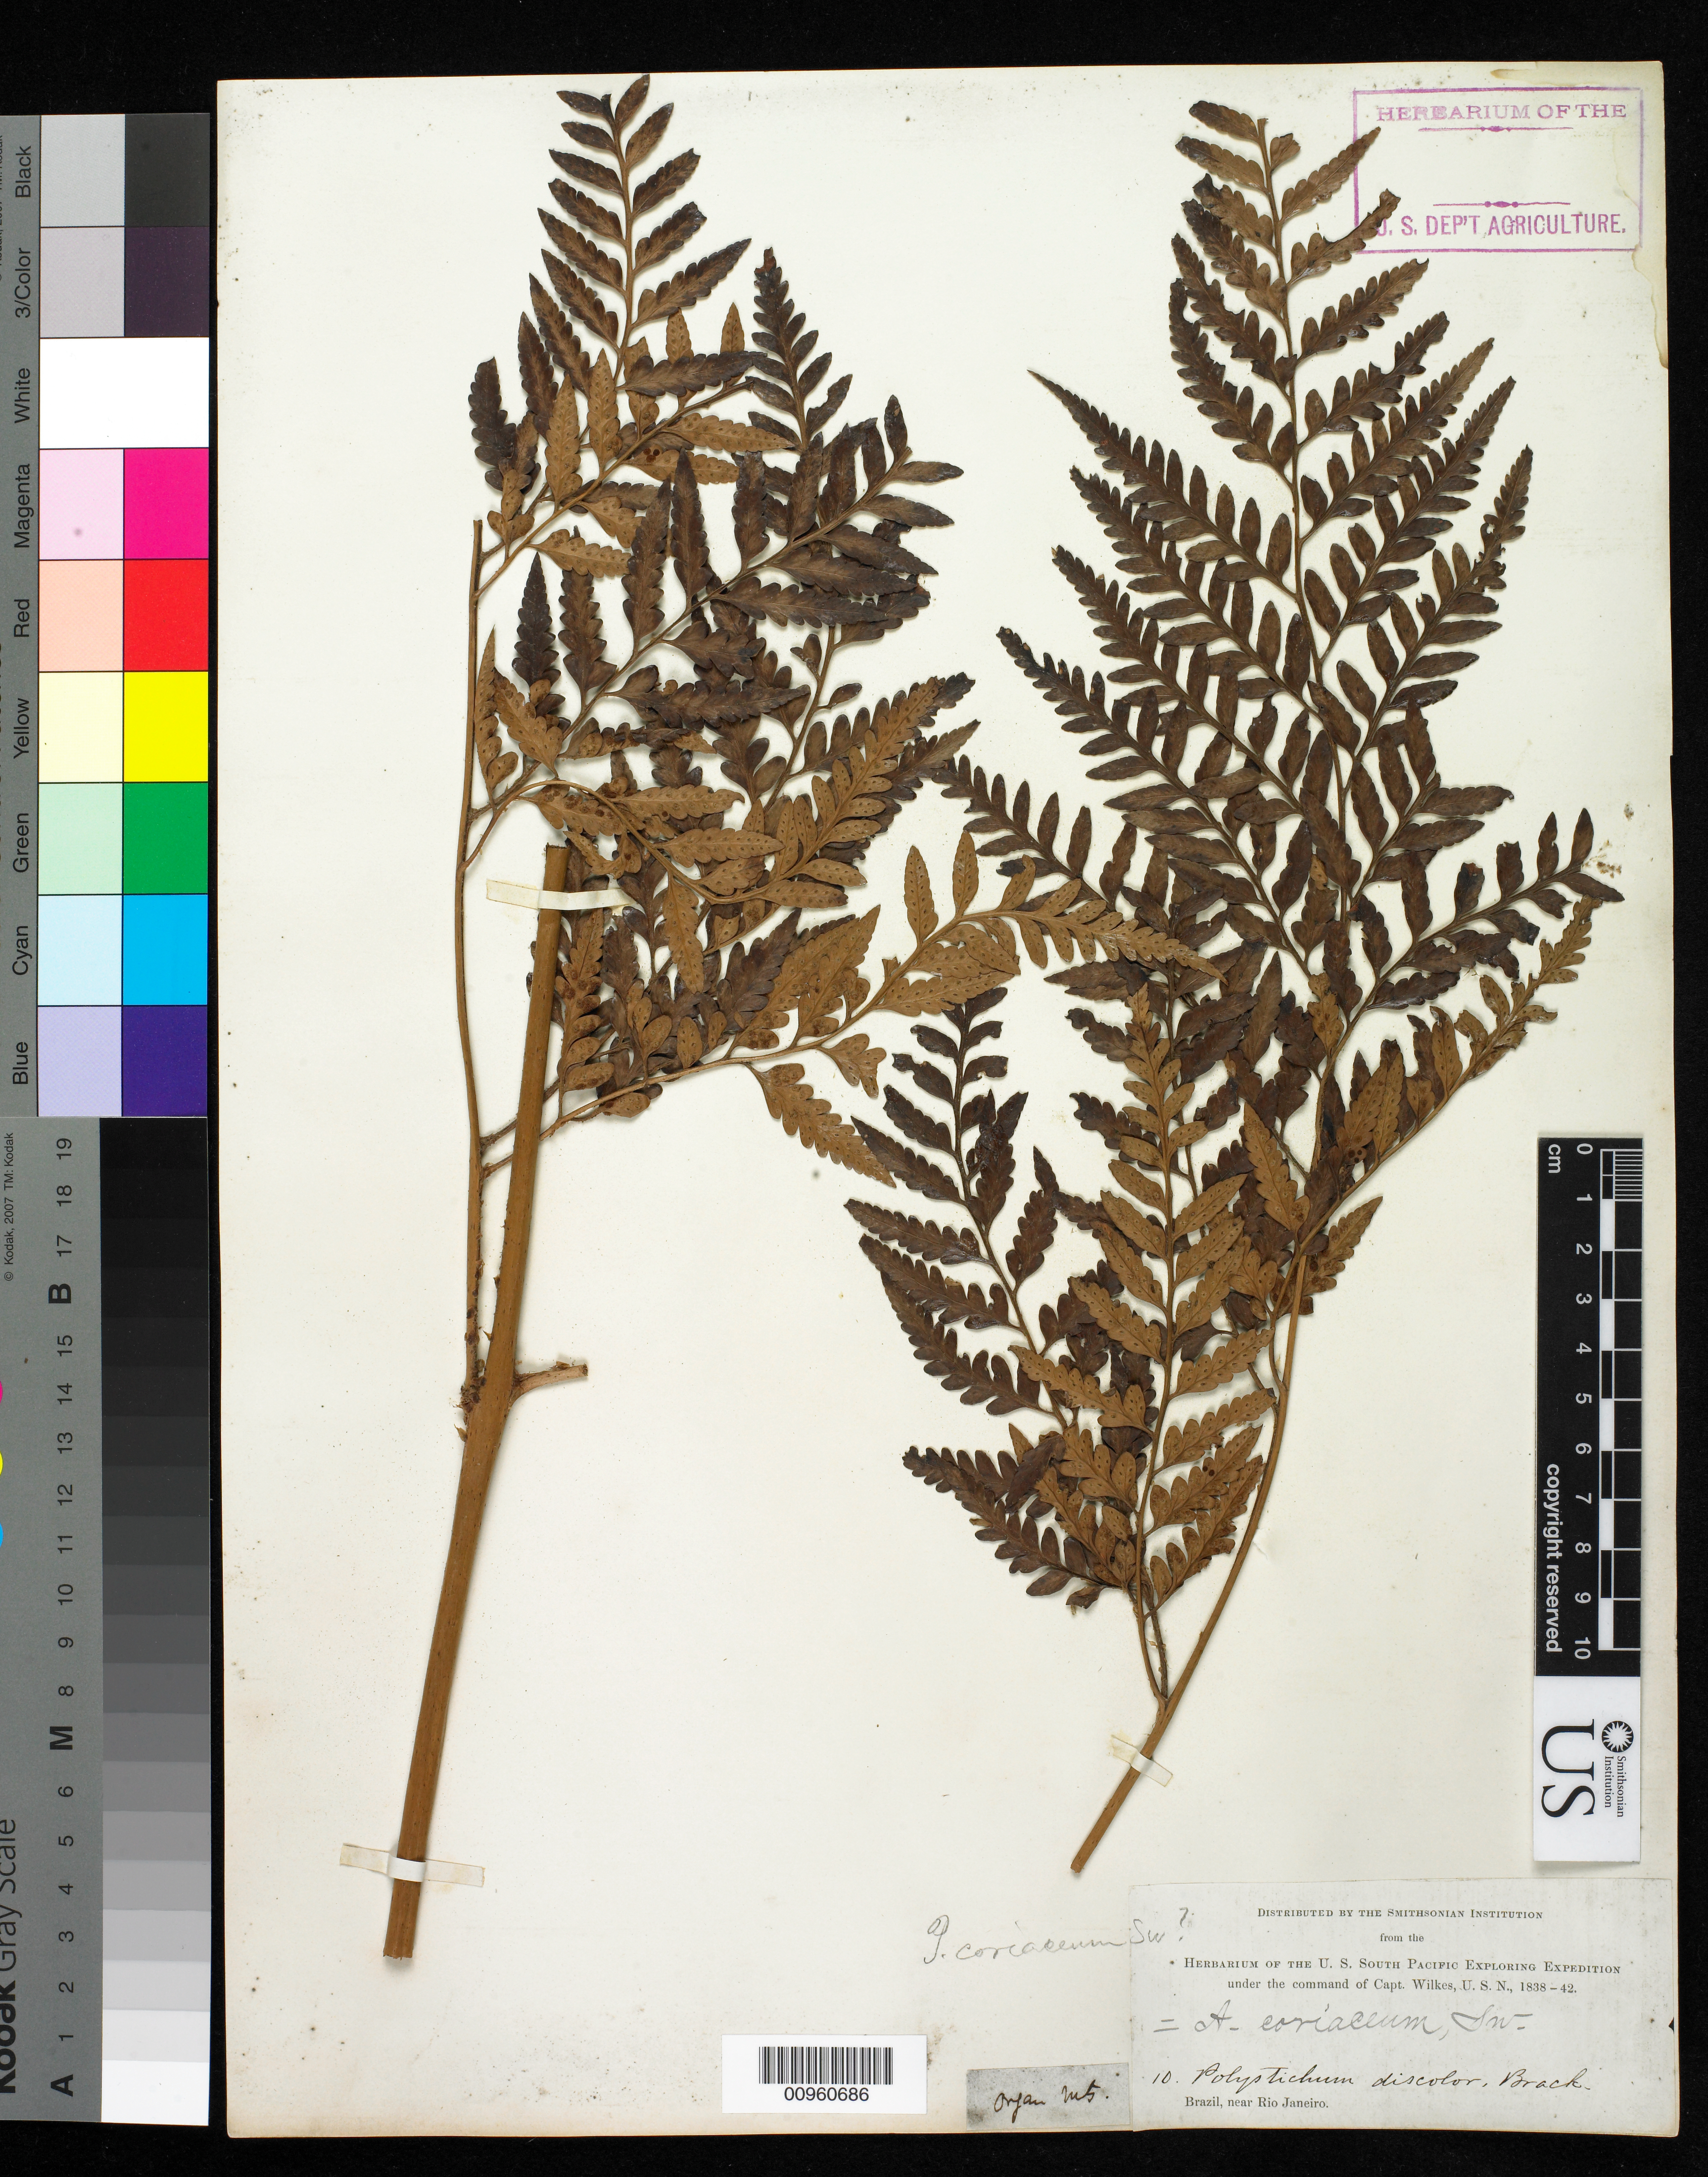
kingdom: Plantae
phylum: Tracheophyta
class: Polypodiopsida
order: Polypodiales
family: Dryopteridaceae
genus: Rumohra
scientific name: Rumohra adiantiformis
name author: (G. Forst.) Ching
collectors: Wilkes Explor. Exped.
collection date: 1838/1842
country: Brazil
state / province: Rio de Janeiro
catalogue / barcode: US 98653